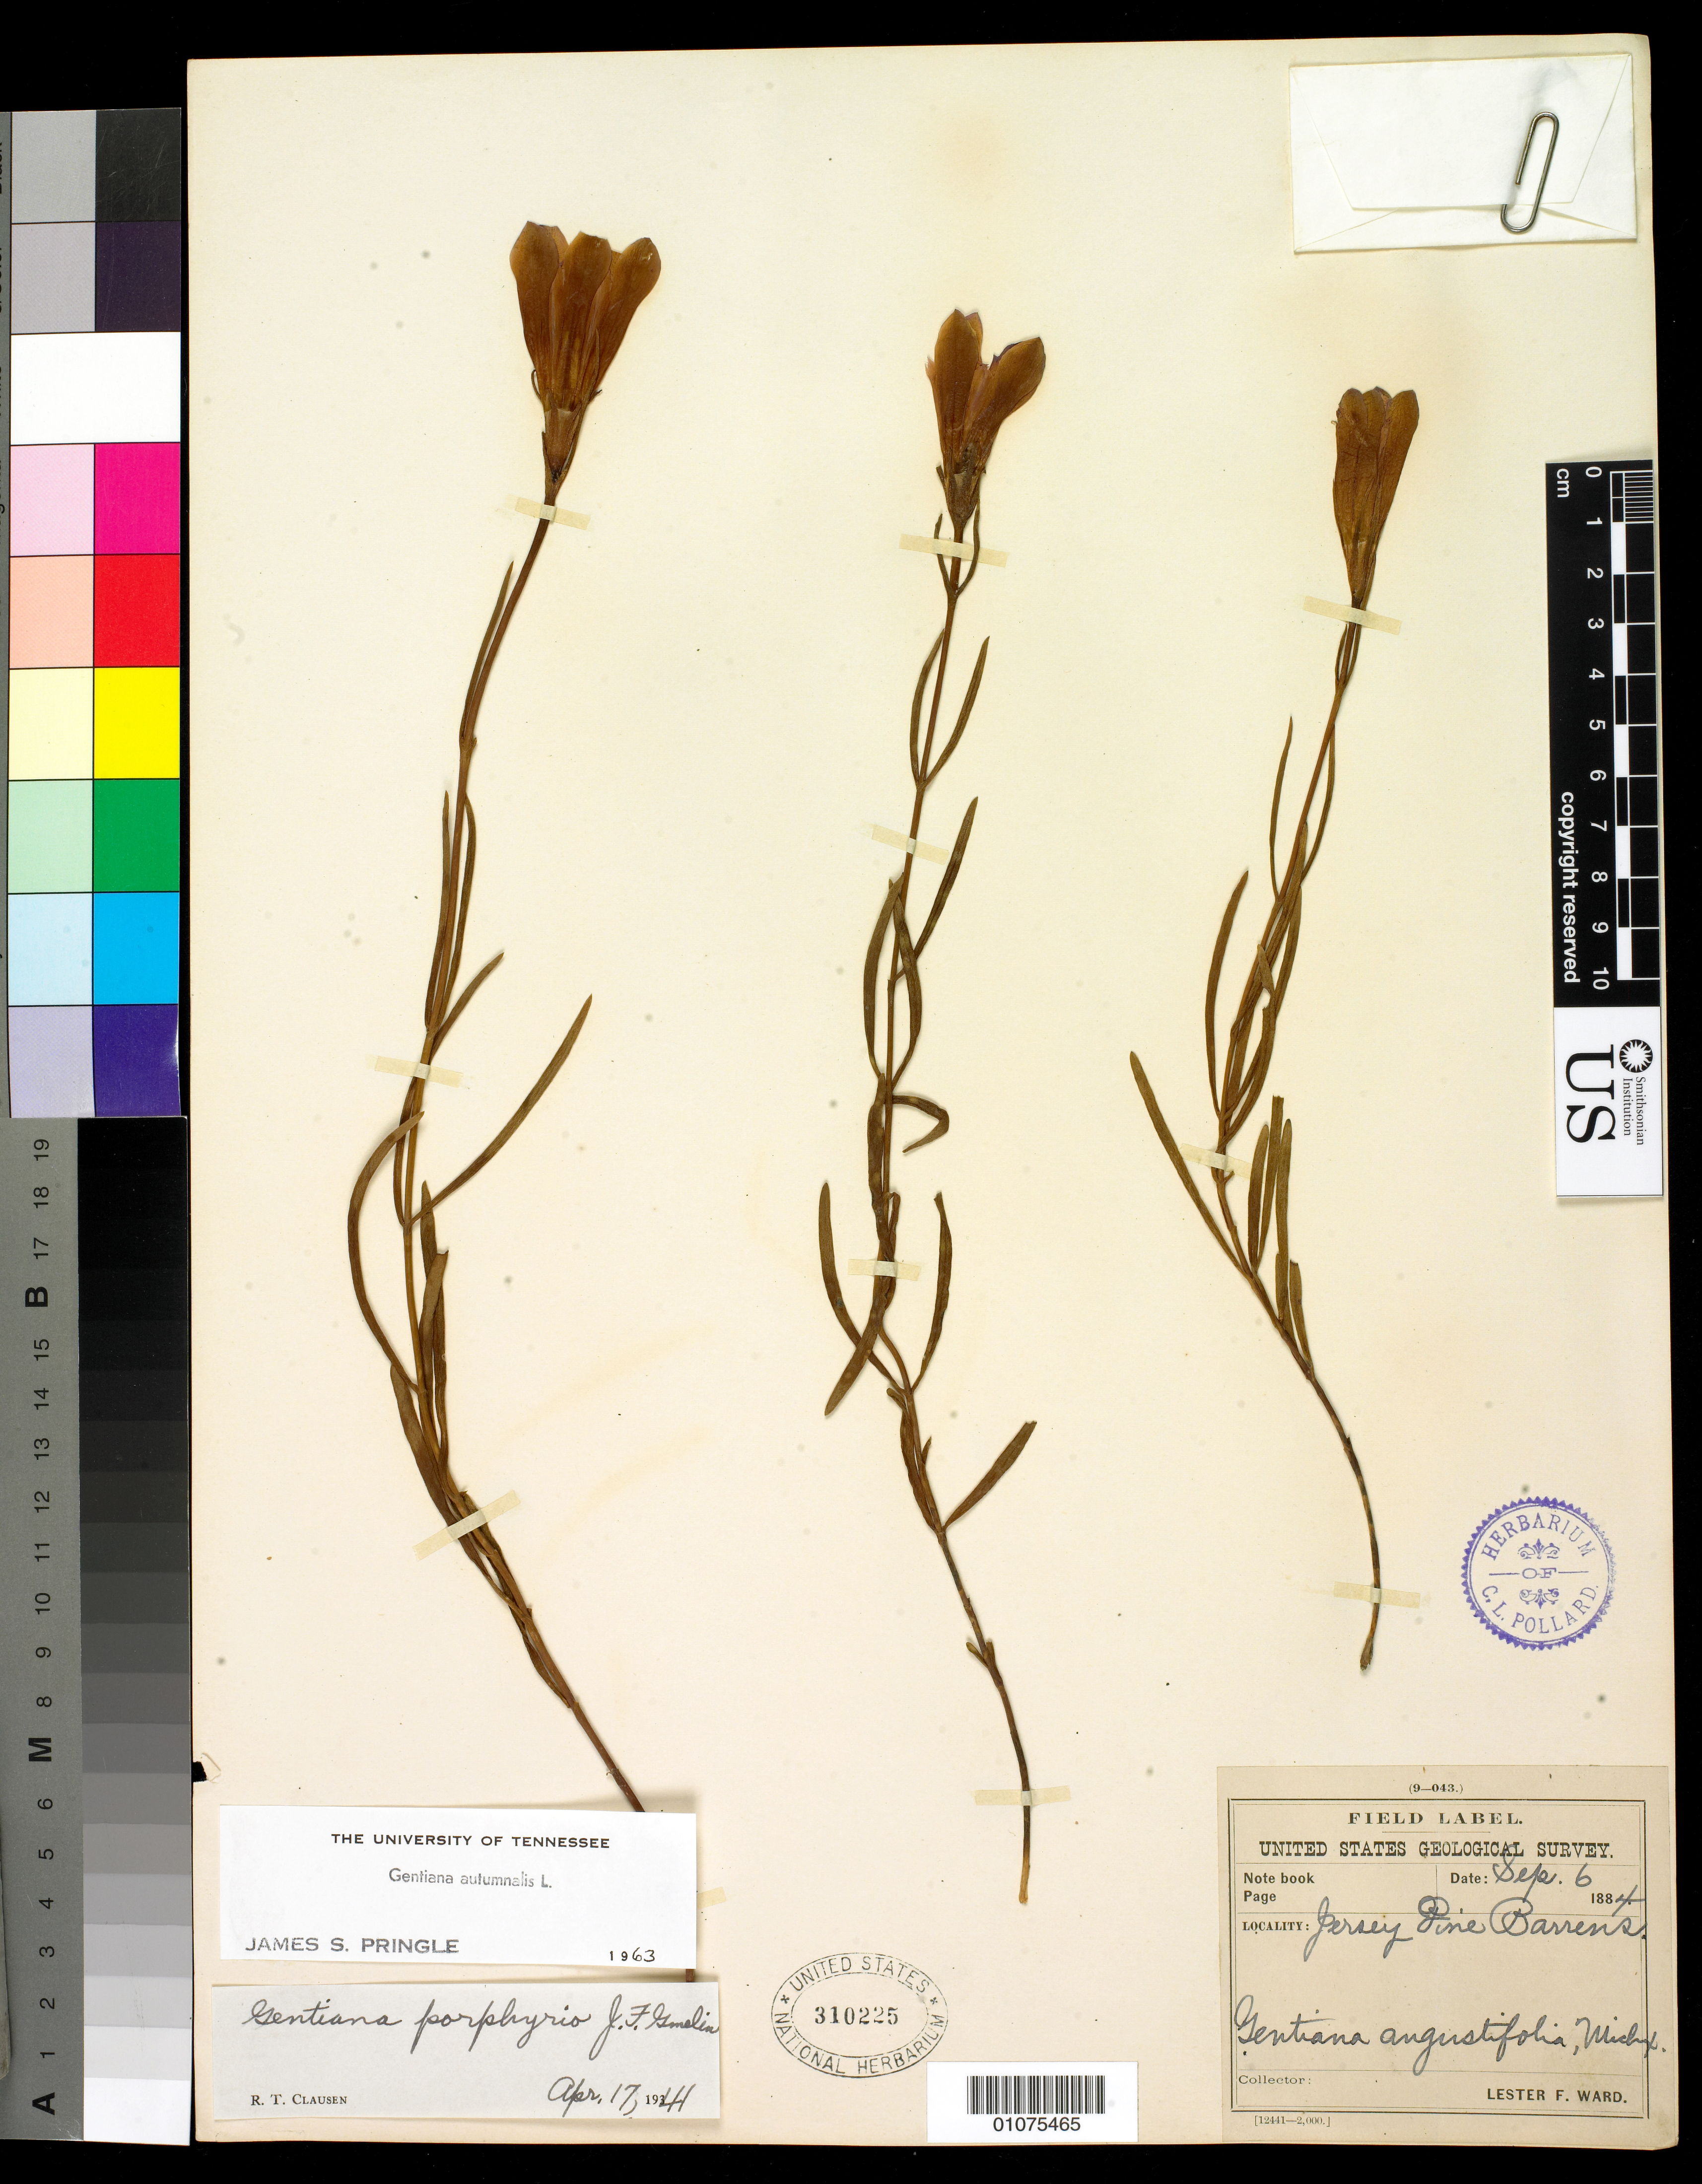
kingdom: Plantae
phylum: Tracheophyta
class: Magnoliopsida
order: Gentianales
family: Gentianaceae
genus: Gentiana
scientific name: Gentiana autumnalis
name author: L.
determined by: Pringle, J. S.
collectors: L. F. Ward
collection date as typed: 6 Sep 1884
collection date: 1884-09-06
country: United States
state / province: New Jersey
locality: Jersey Pine Barrens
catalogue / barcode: US 310255